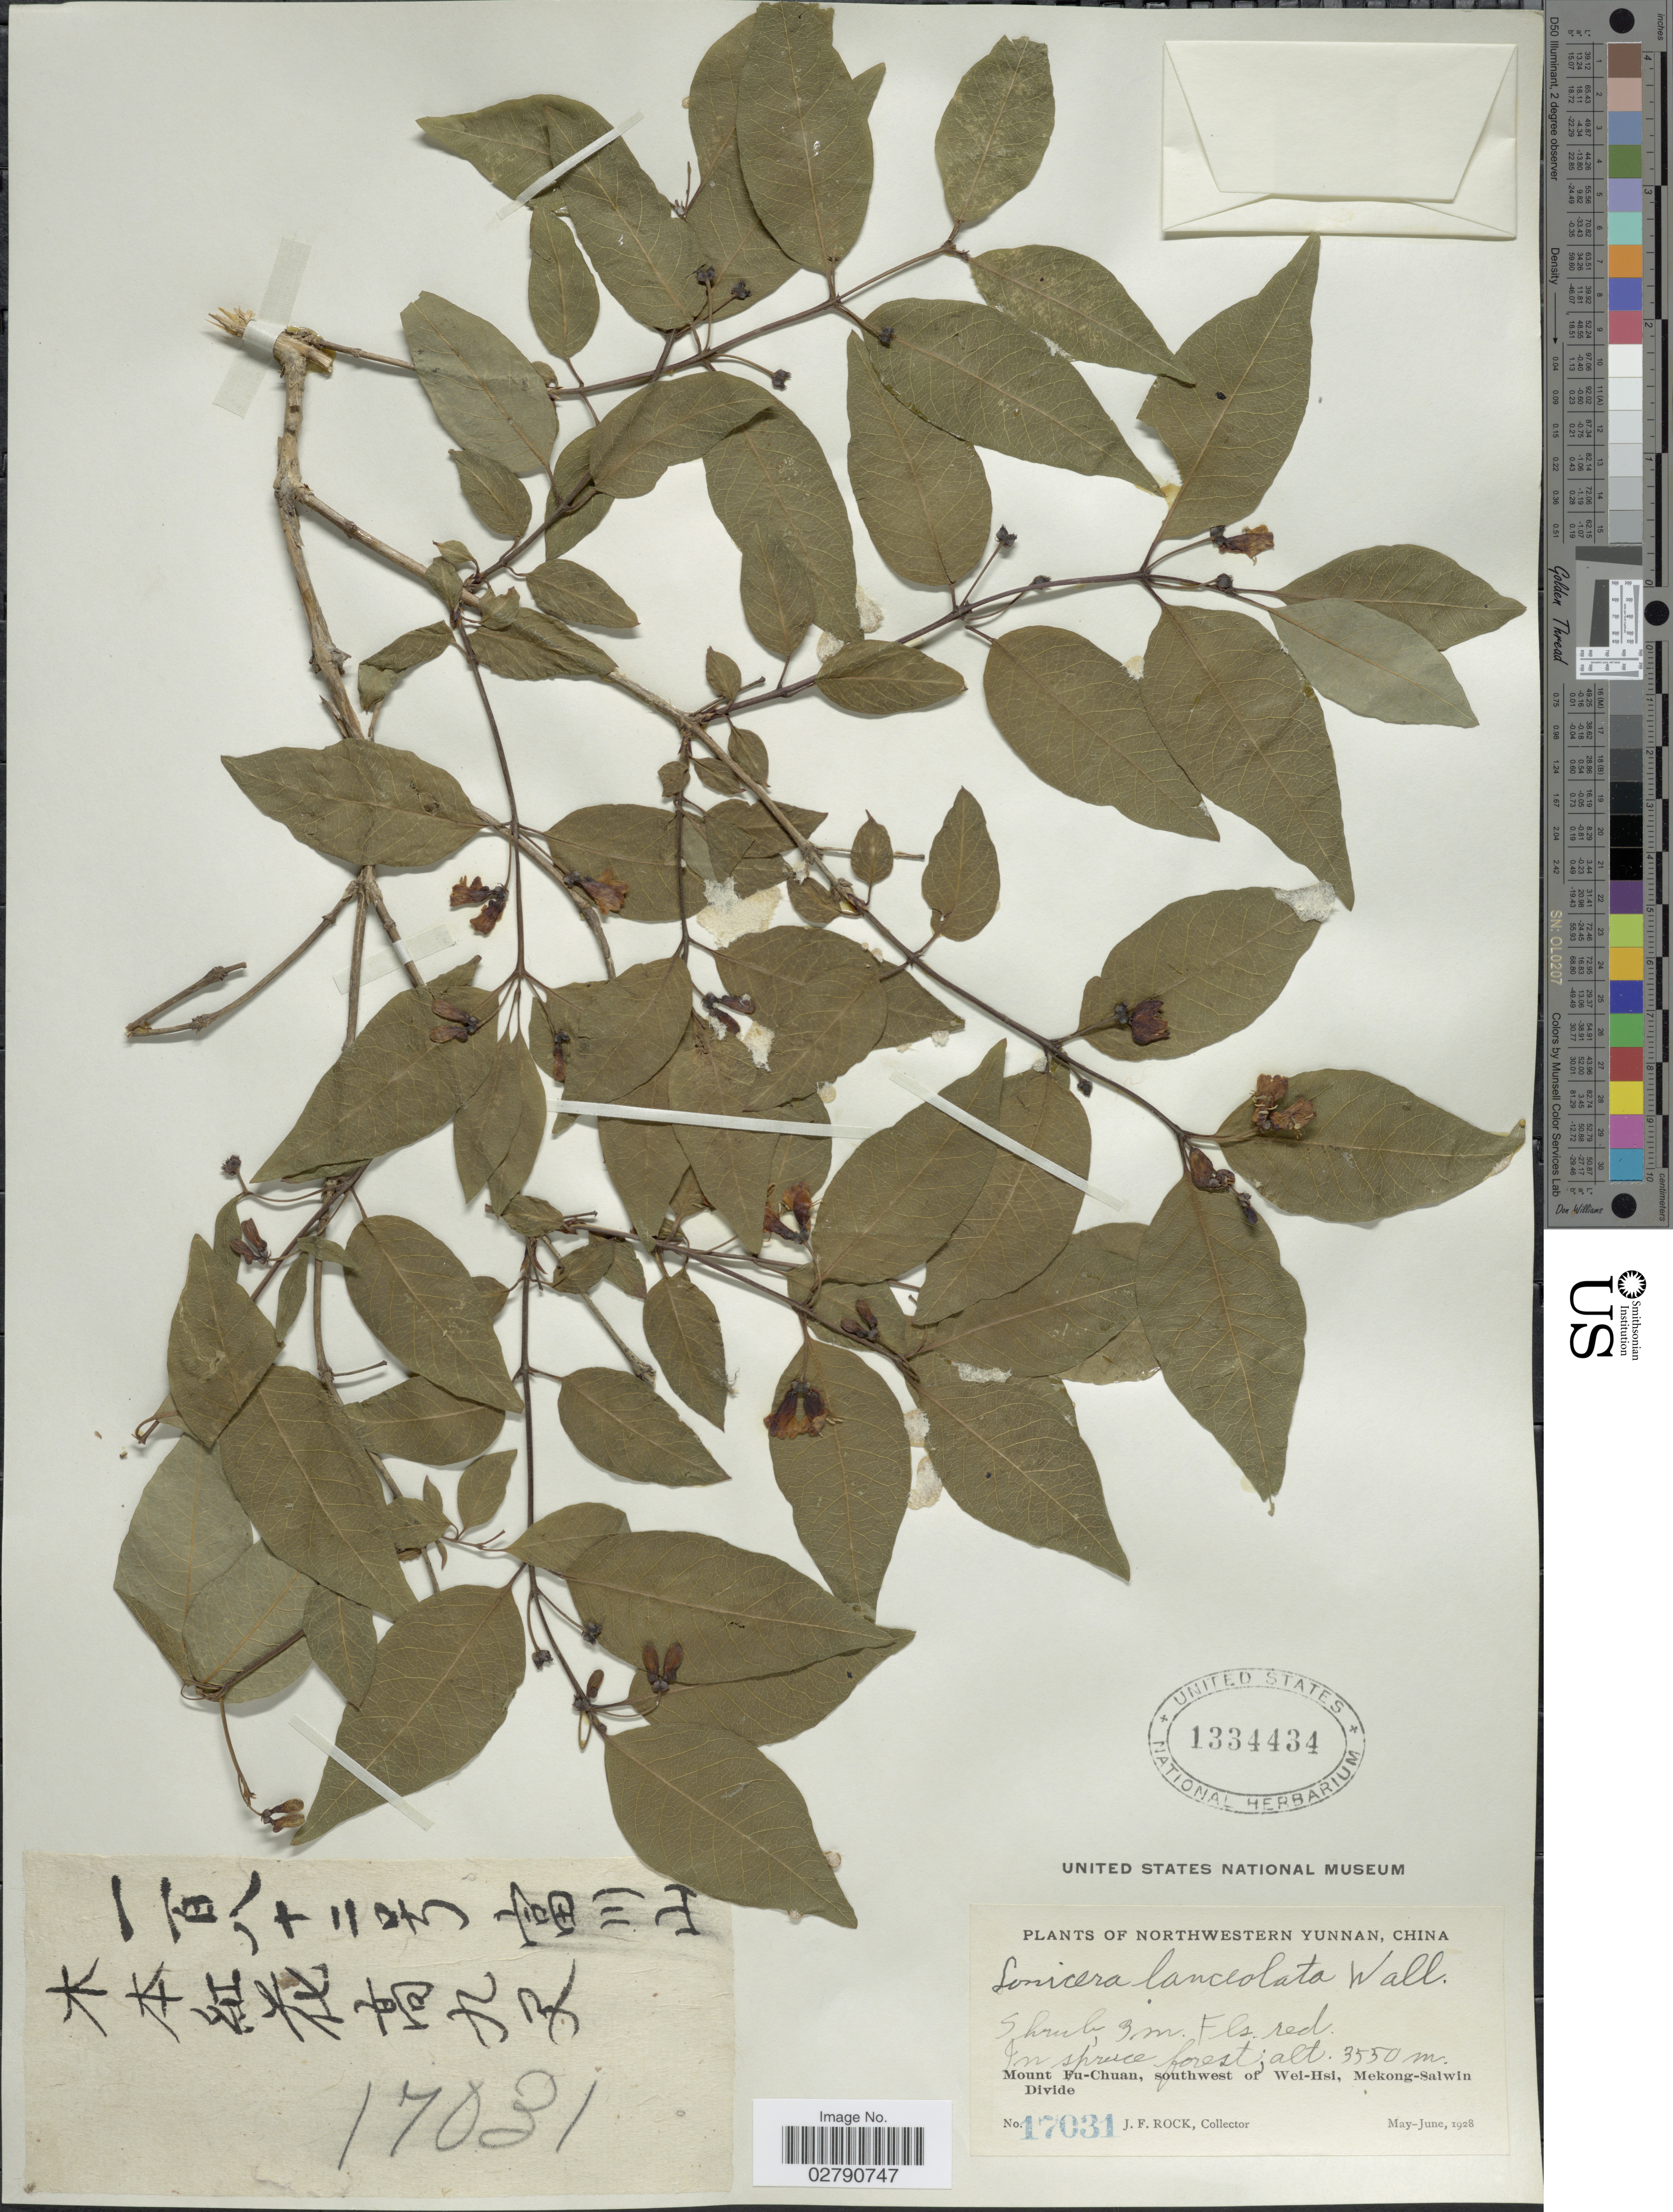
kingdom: Plantae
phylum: Tracheophyta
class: Magnoliopsida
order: Dipsacales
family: Caprifoliaceae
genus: Lonicera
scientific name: Lonicera lanceolata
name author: Wall.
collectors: J. Rock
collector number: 17031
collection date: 1928-05/1928-06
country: China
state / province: Yunnan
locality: Northwestern Yunnan. Mount Fu-Chuan, southwest of Wei-Hsi, Mekong-Salwin Divide.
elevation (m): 3550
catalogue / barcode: US 1334434